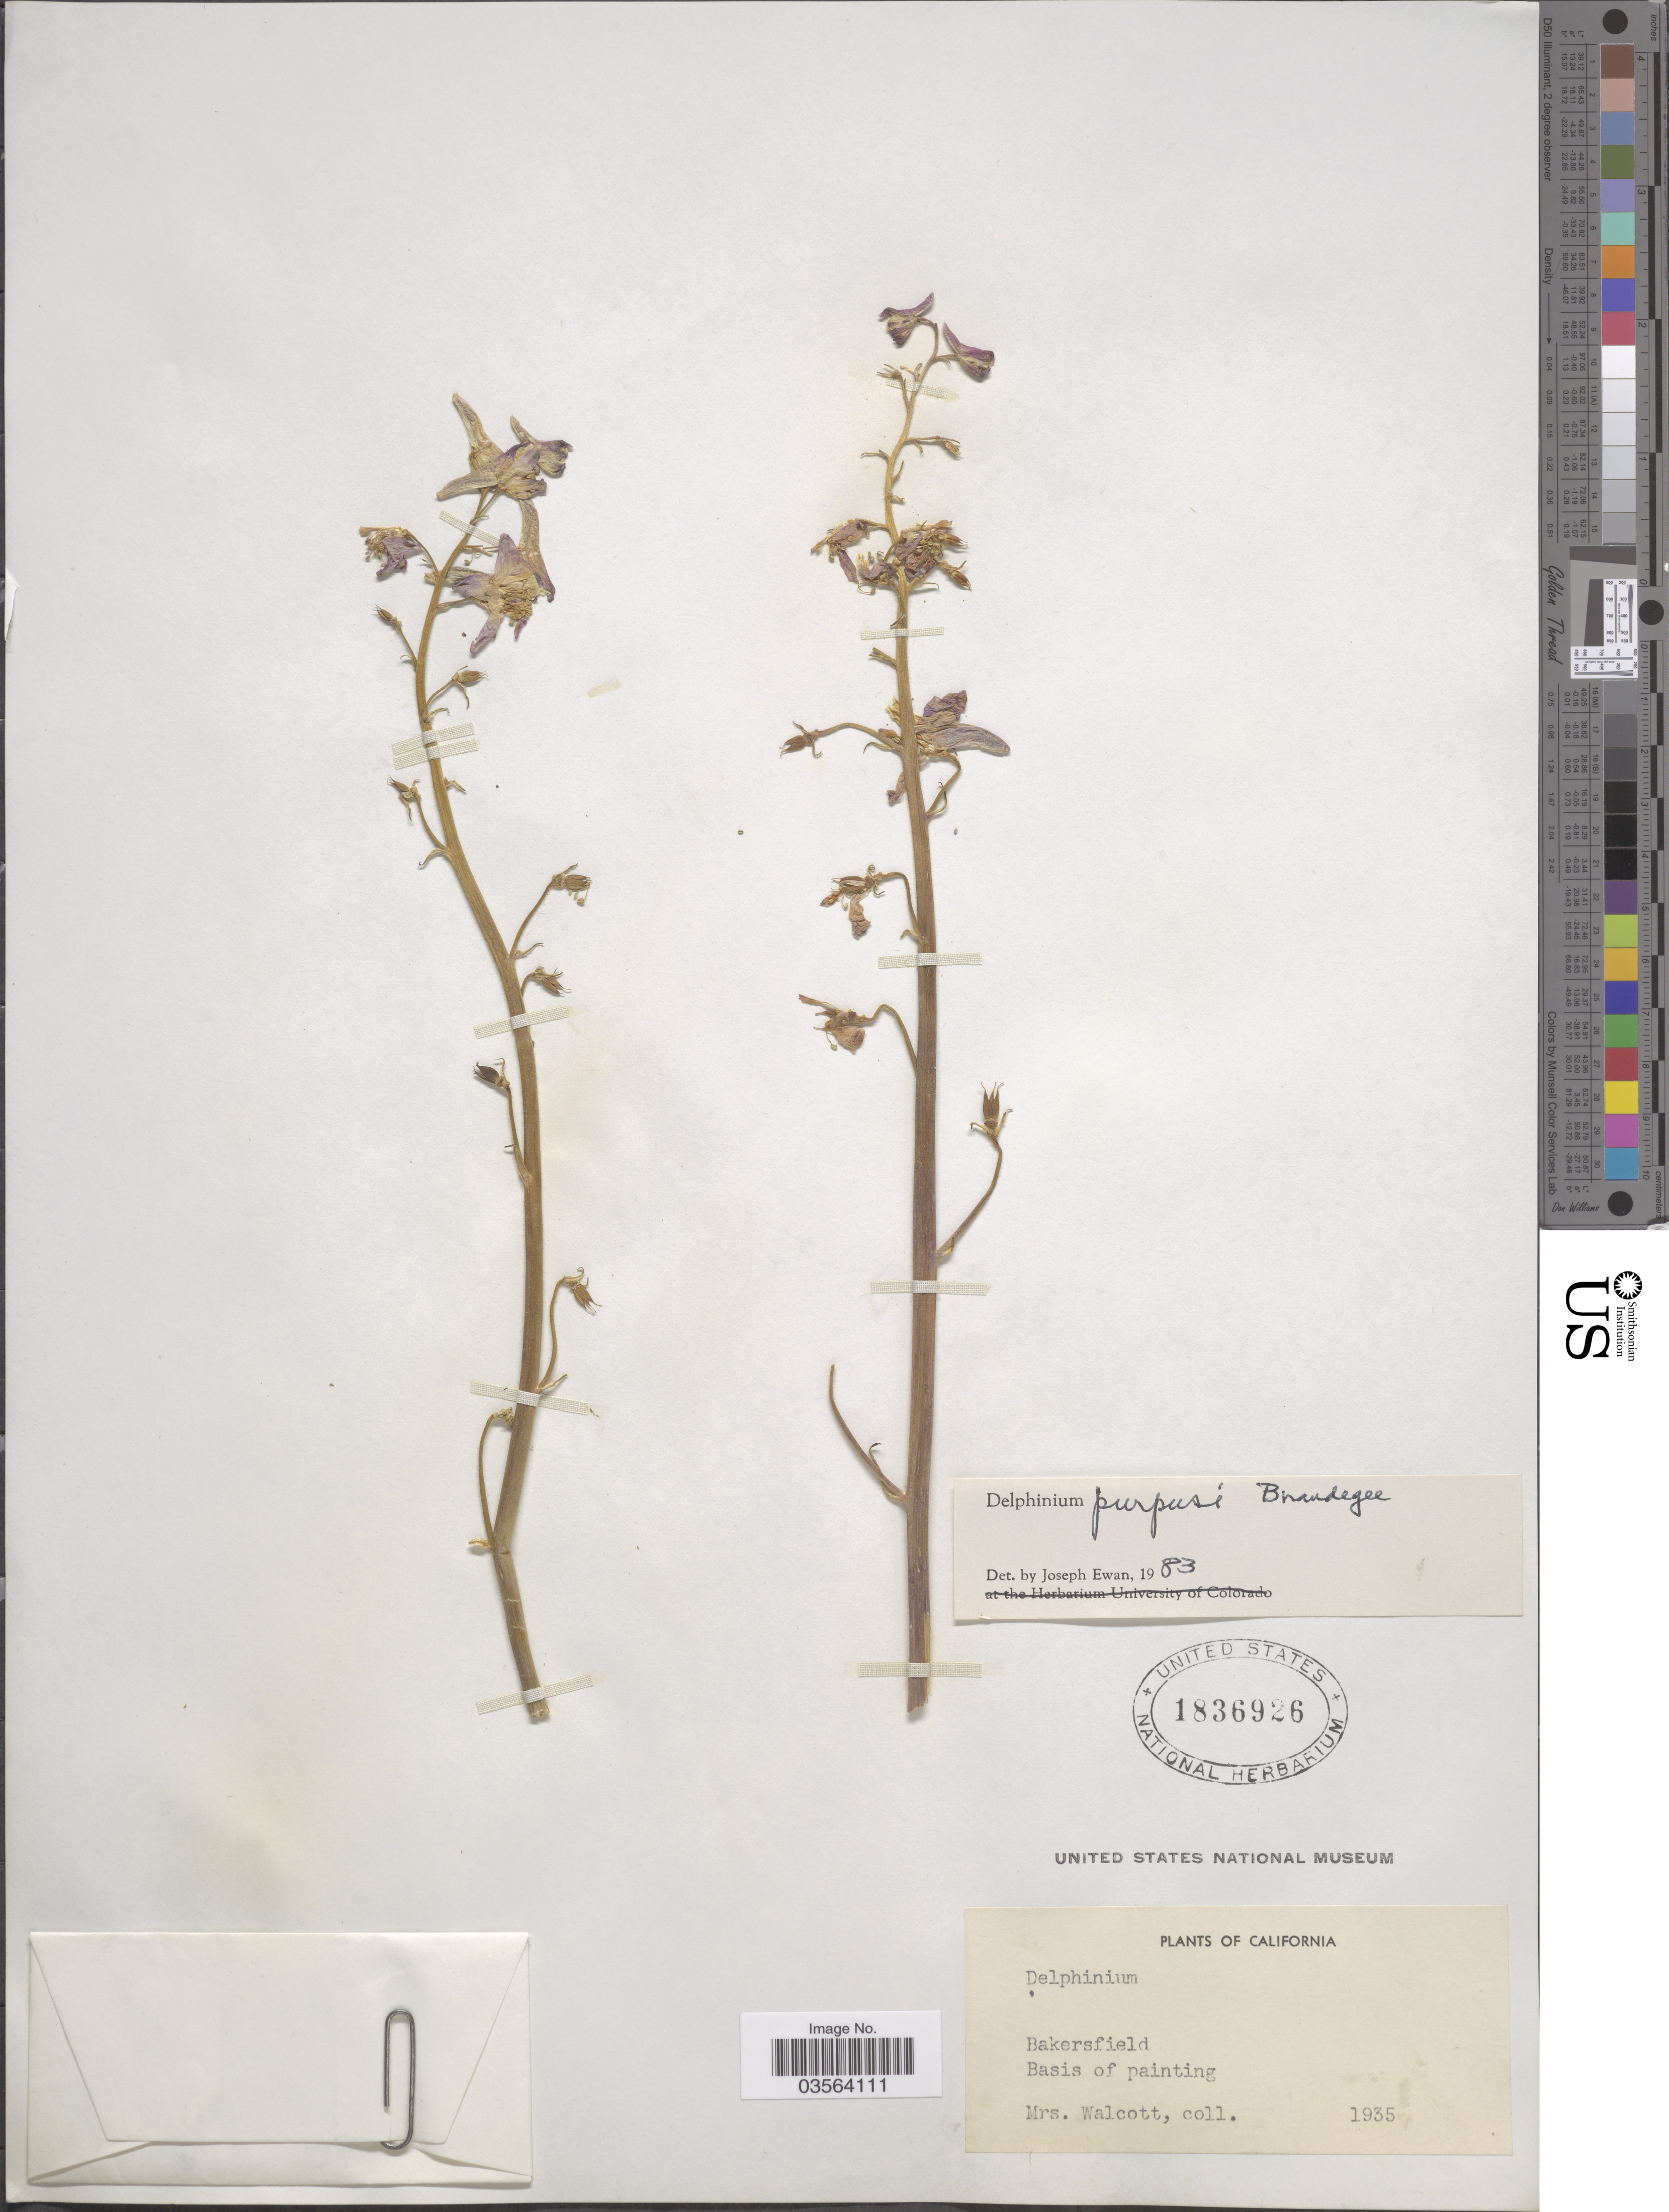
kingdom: Plantae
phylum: Tracheophyta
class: Magnoliopsida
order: Ranunculales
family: Ranunculaceae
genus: Delphinium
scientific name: Delphinium purpusii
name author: Brandegee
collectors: Walcott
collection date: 1935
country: United States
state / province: California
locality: Bakersfield, Basis of painting.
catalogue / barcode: US 1836926